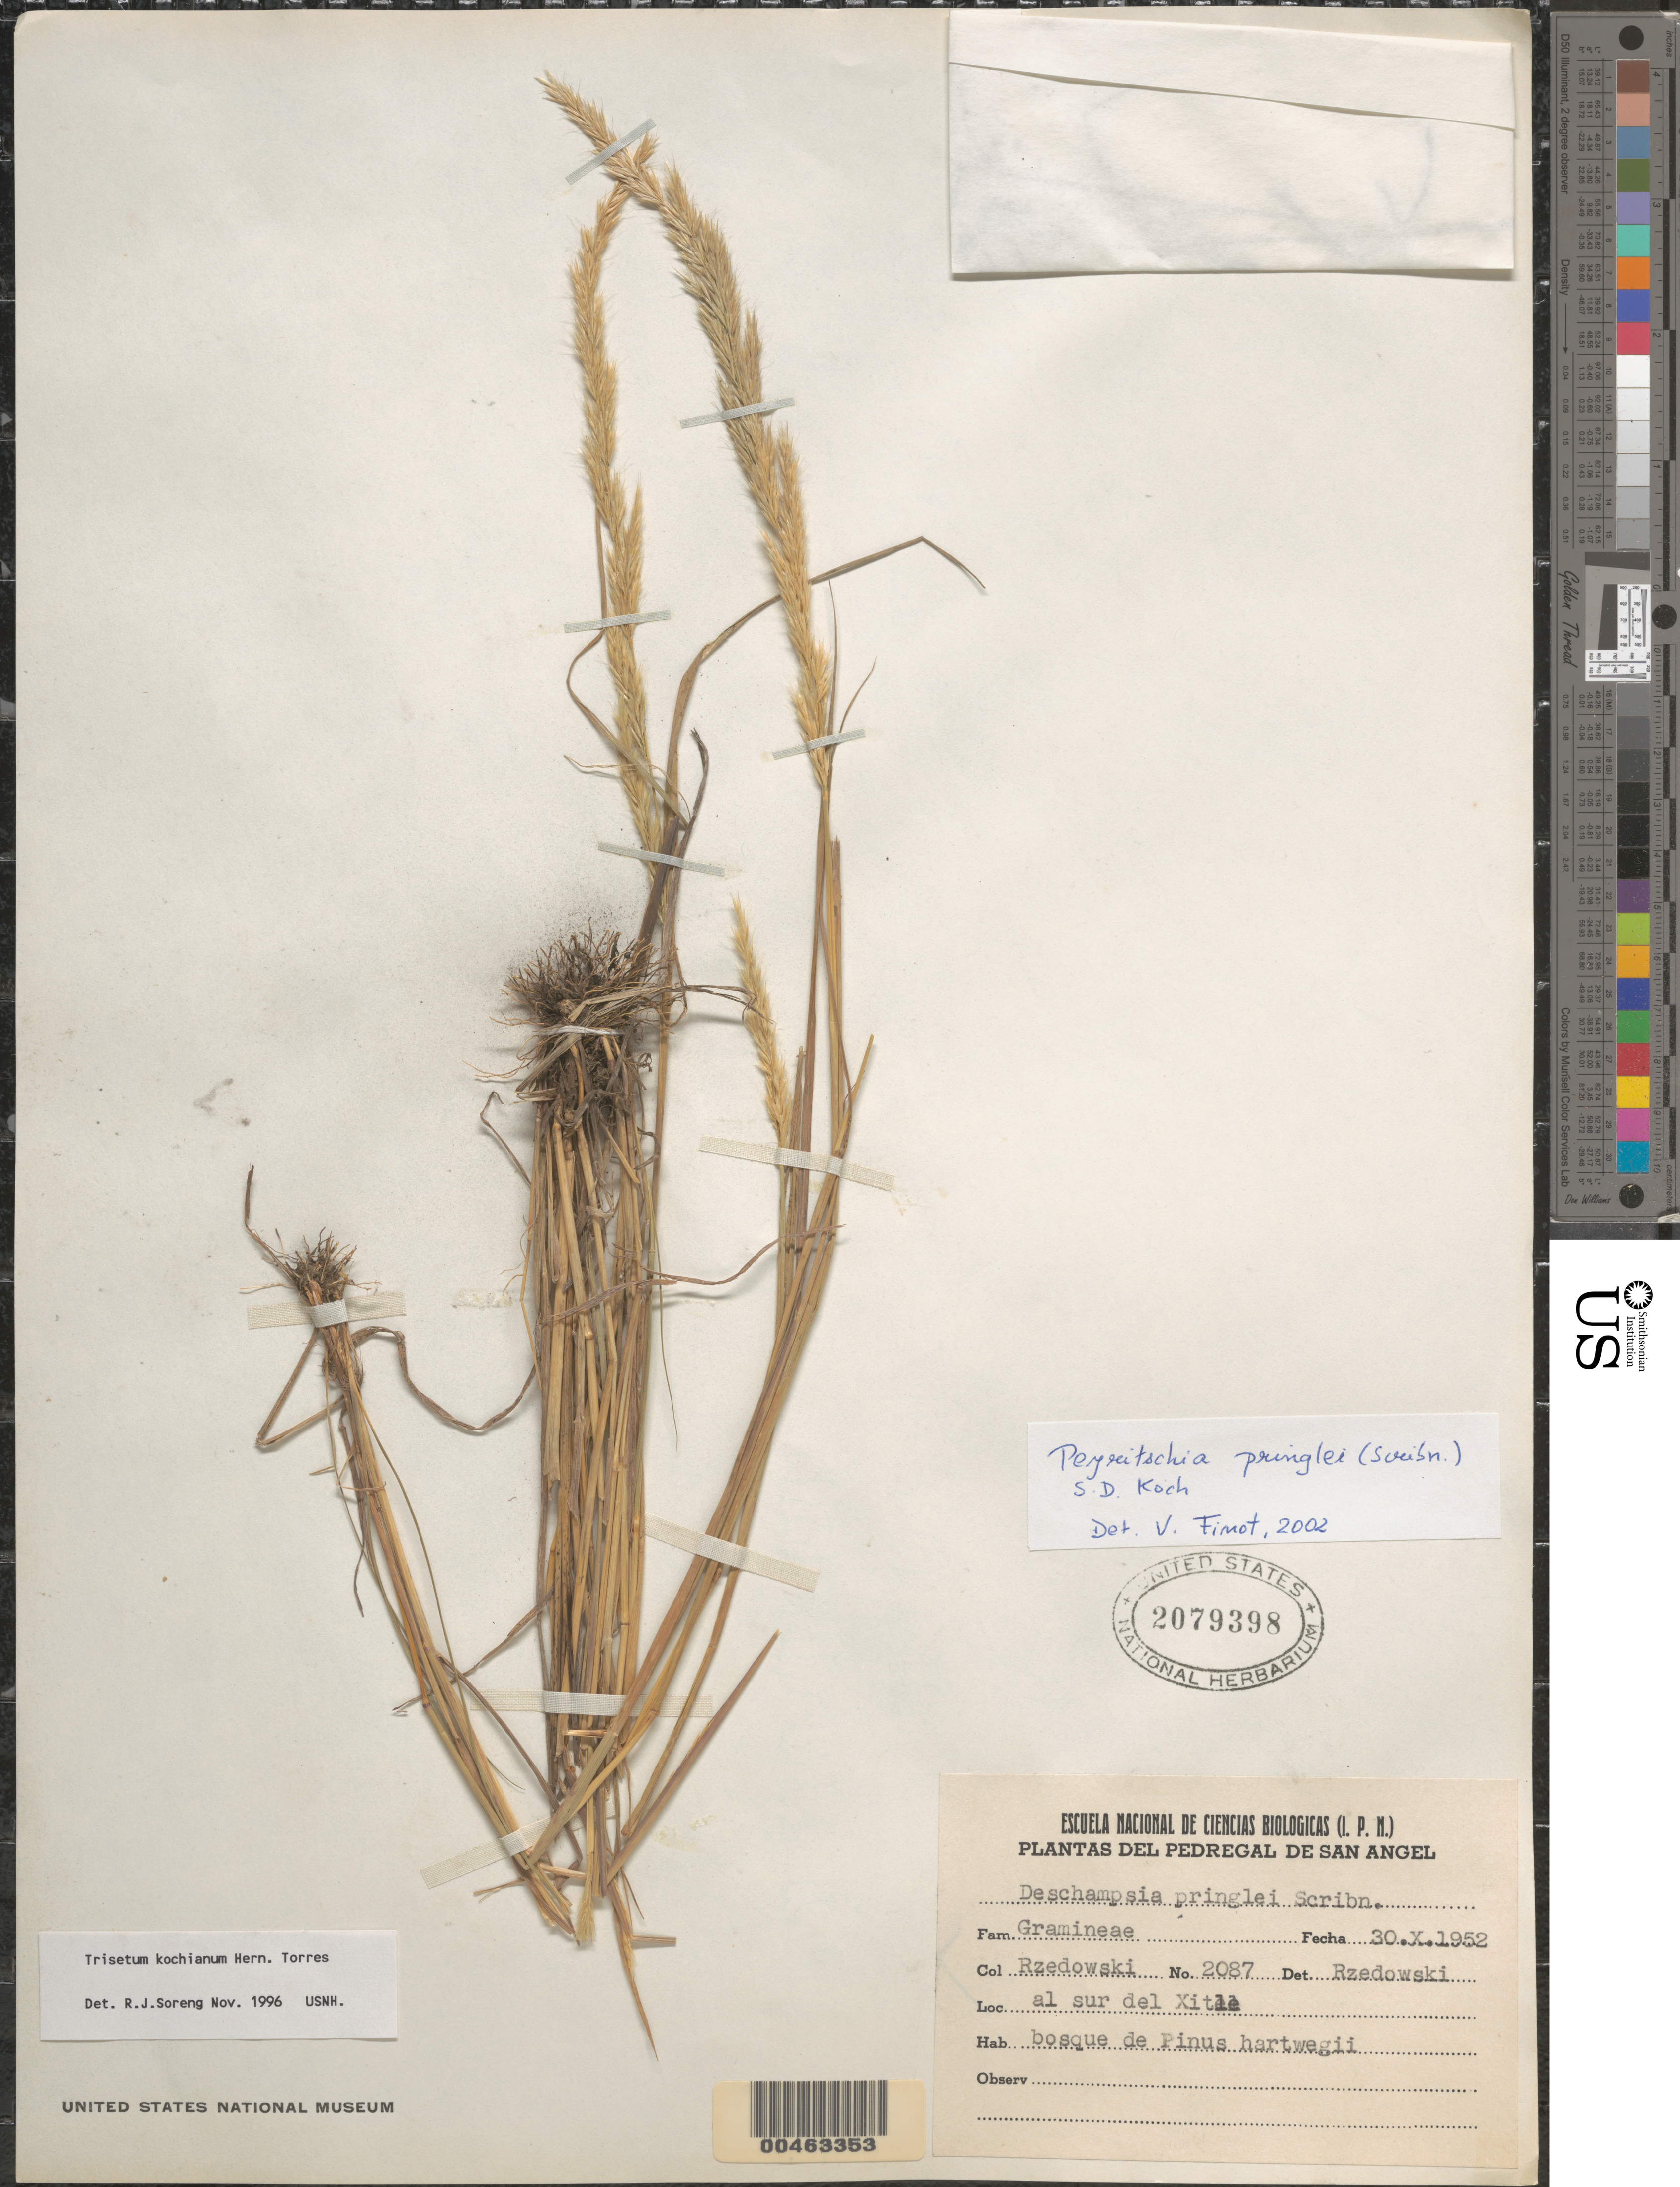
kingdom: Plantae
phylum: Tracheophyta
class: Liliopsida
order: Poales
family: Poaceae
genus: Peyritschia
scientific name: Peyritschia pringlei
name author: (Scribn.) S.D. Koch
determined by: Finot, V. L.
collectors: J. Rzedowski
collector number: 2087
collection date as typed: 30 Oct 1952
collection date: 1952-10-30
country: Mexico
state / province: Distrito Federal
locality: Al S del Xitle, Pedregal de San Angel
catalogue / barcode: US 2079398